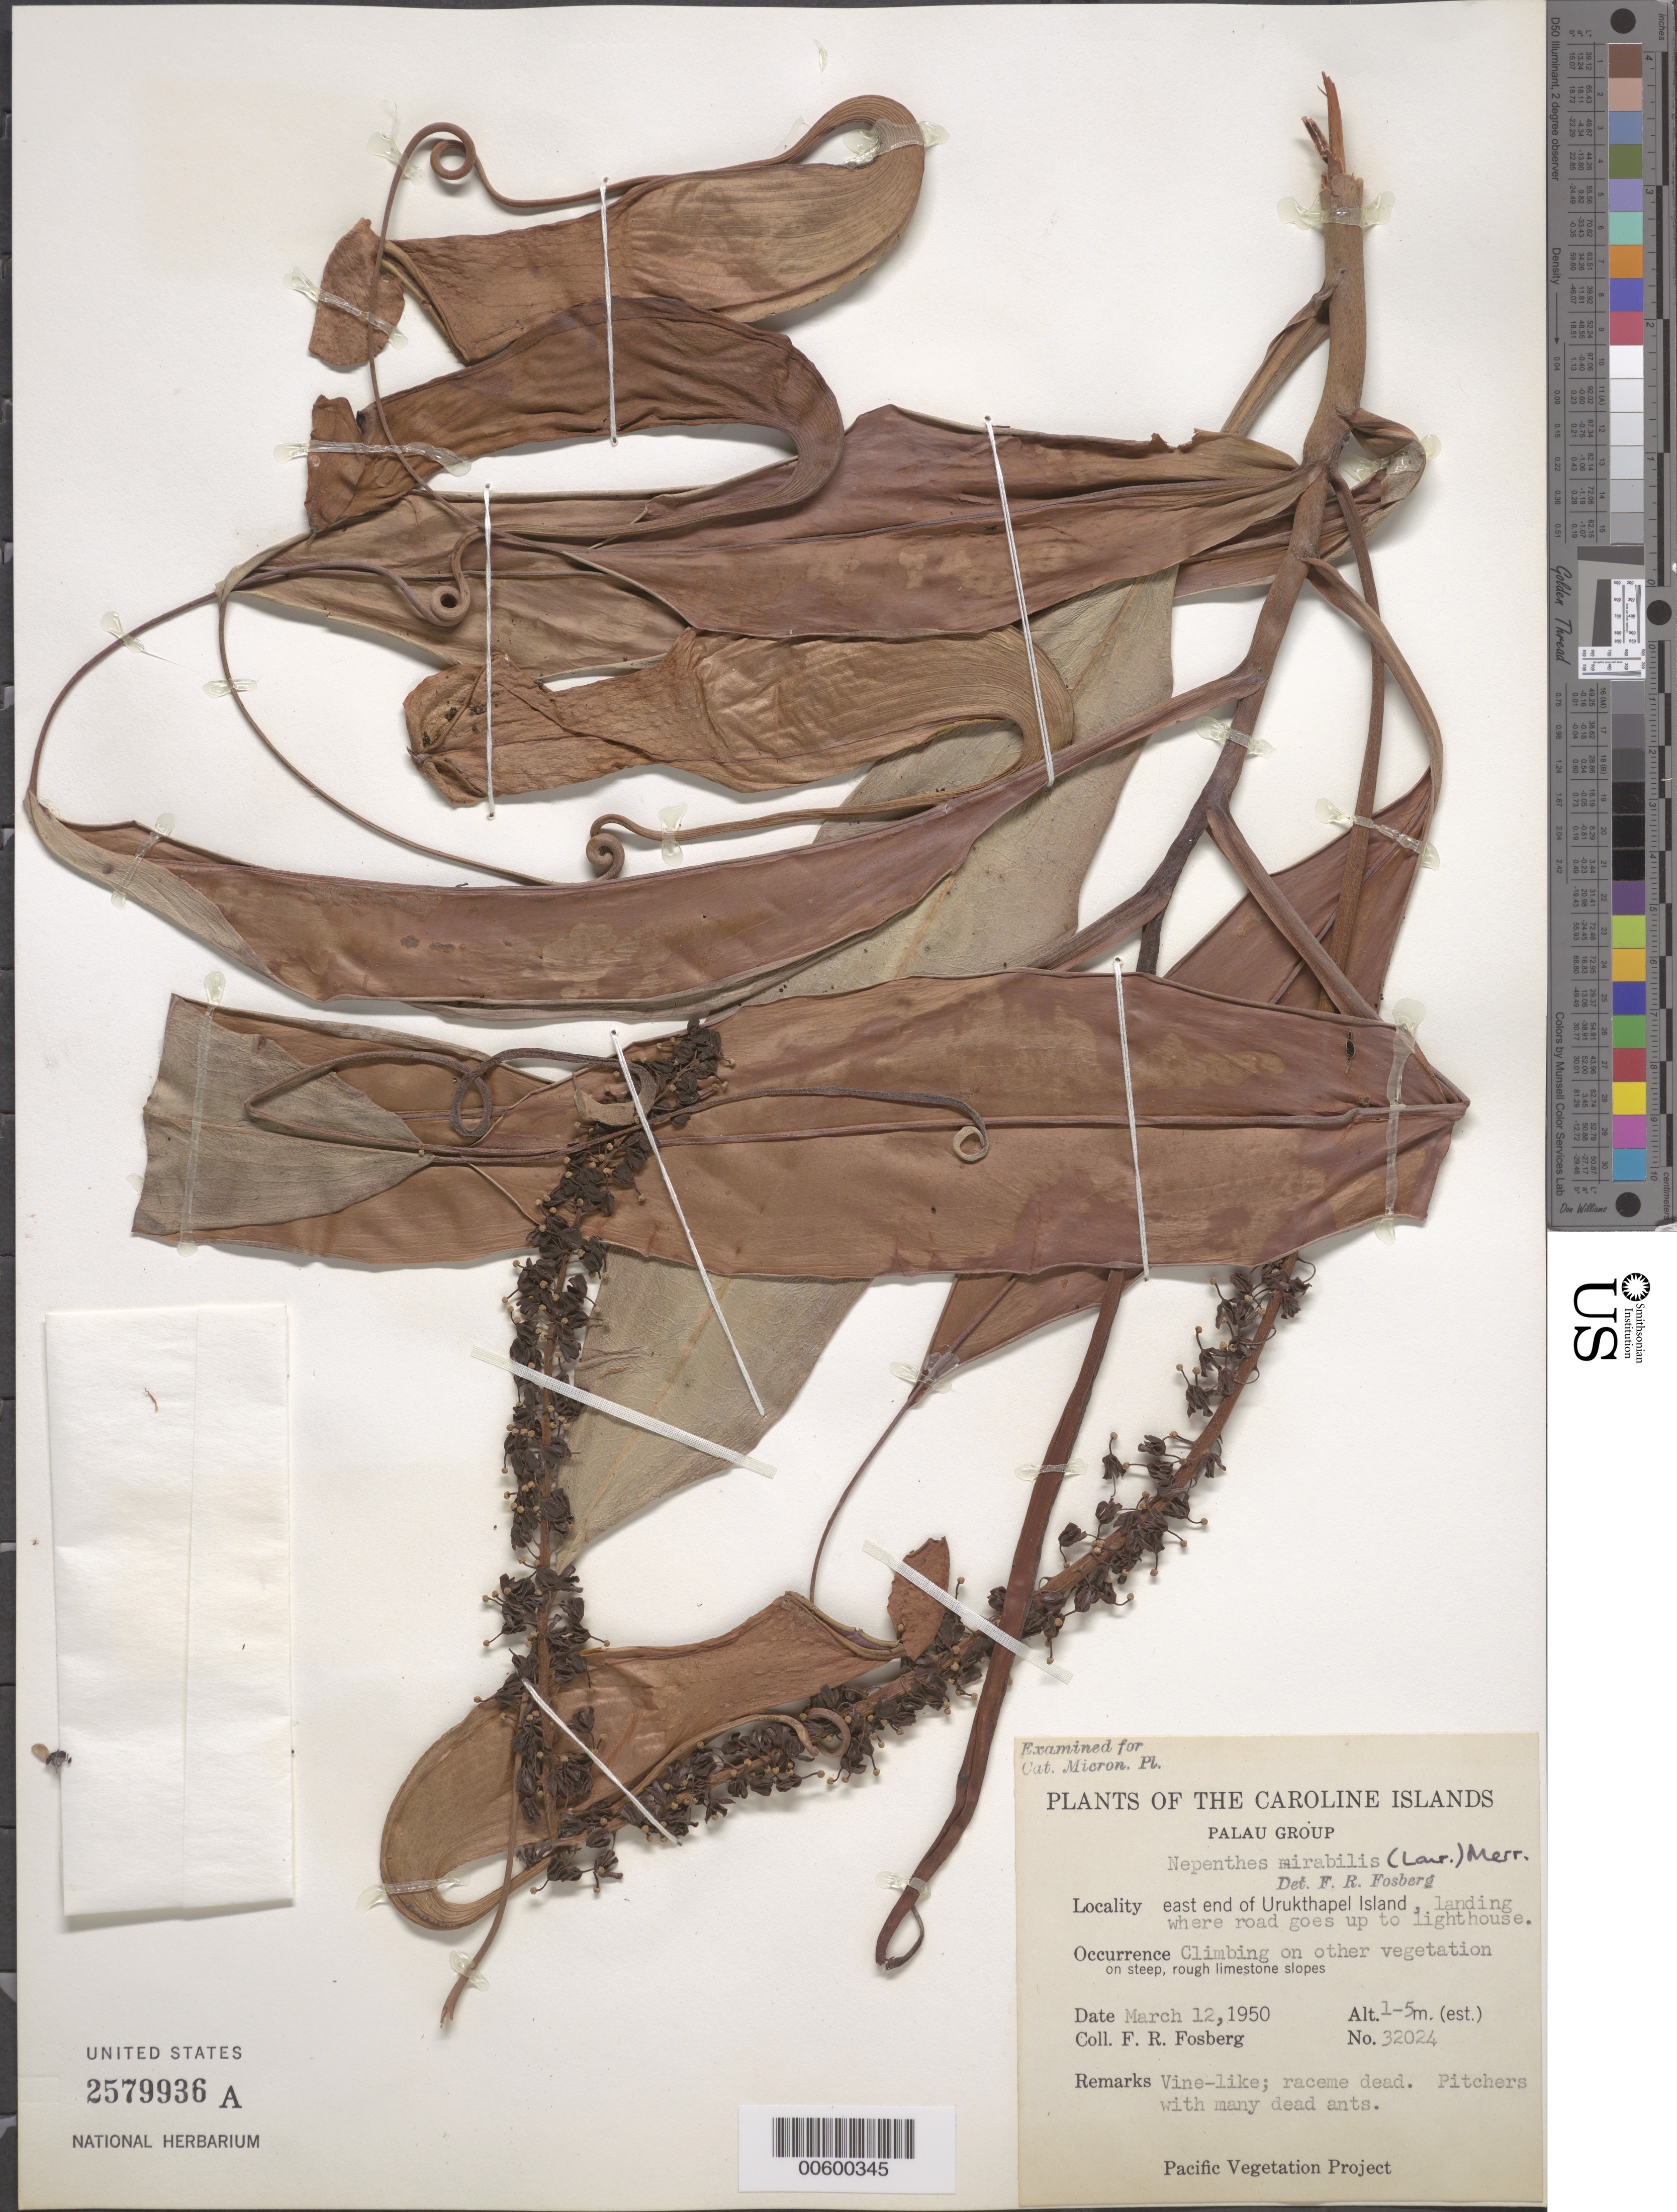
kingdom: Plantae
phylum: Tracheophyta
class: Magnoliopsida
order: Caryophyllales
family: Nepenthaceae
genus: Nepenthes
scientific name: Nepenthes mirabilis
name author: (Lour.) Druce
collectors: F. R. Fosberg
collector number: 32024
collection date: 1950-03-12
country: Palau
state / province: Koror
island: Ngeruktabel [Urukthapel]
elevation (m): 1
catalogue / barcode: US 2579936A